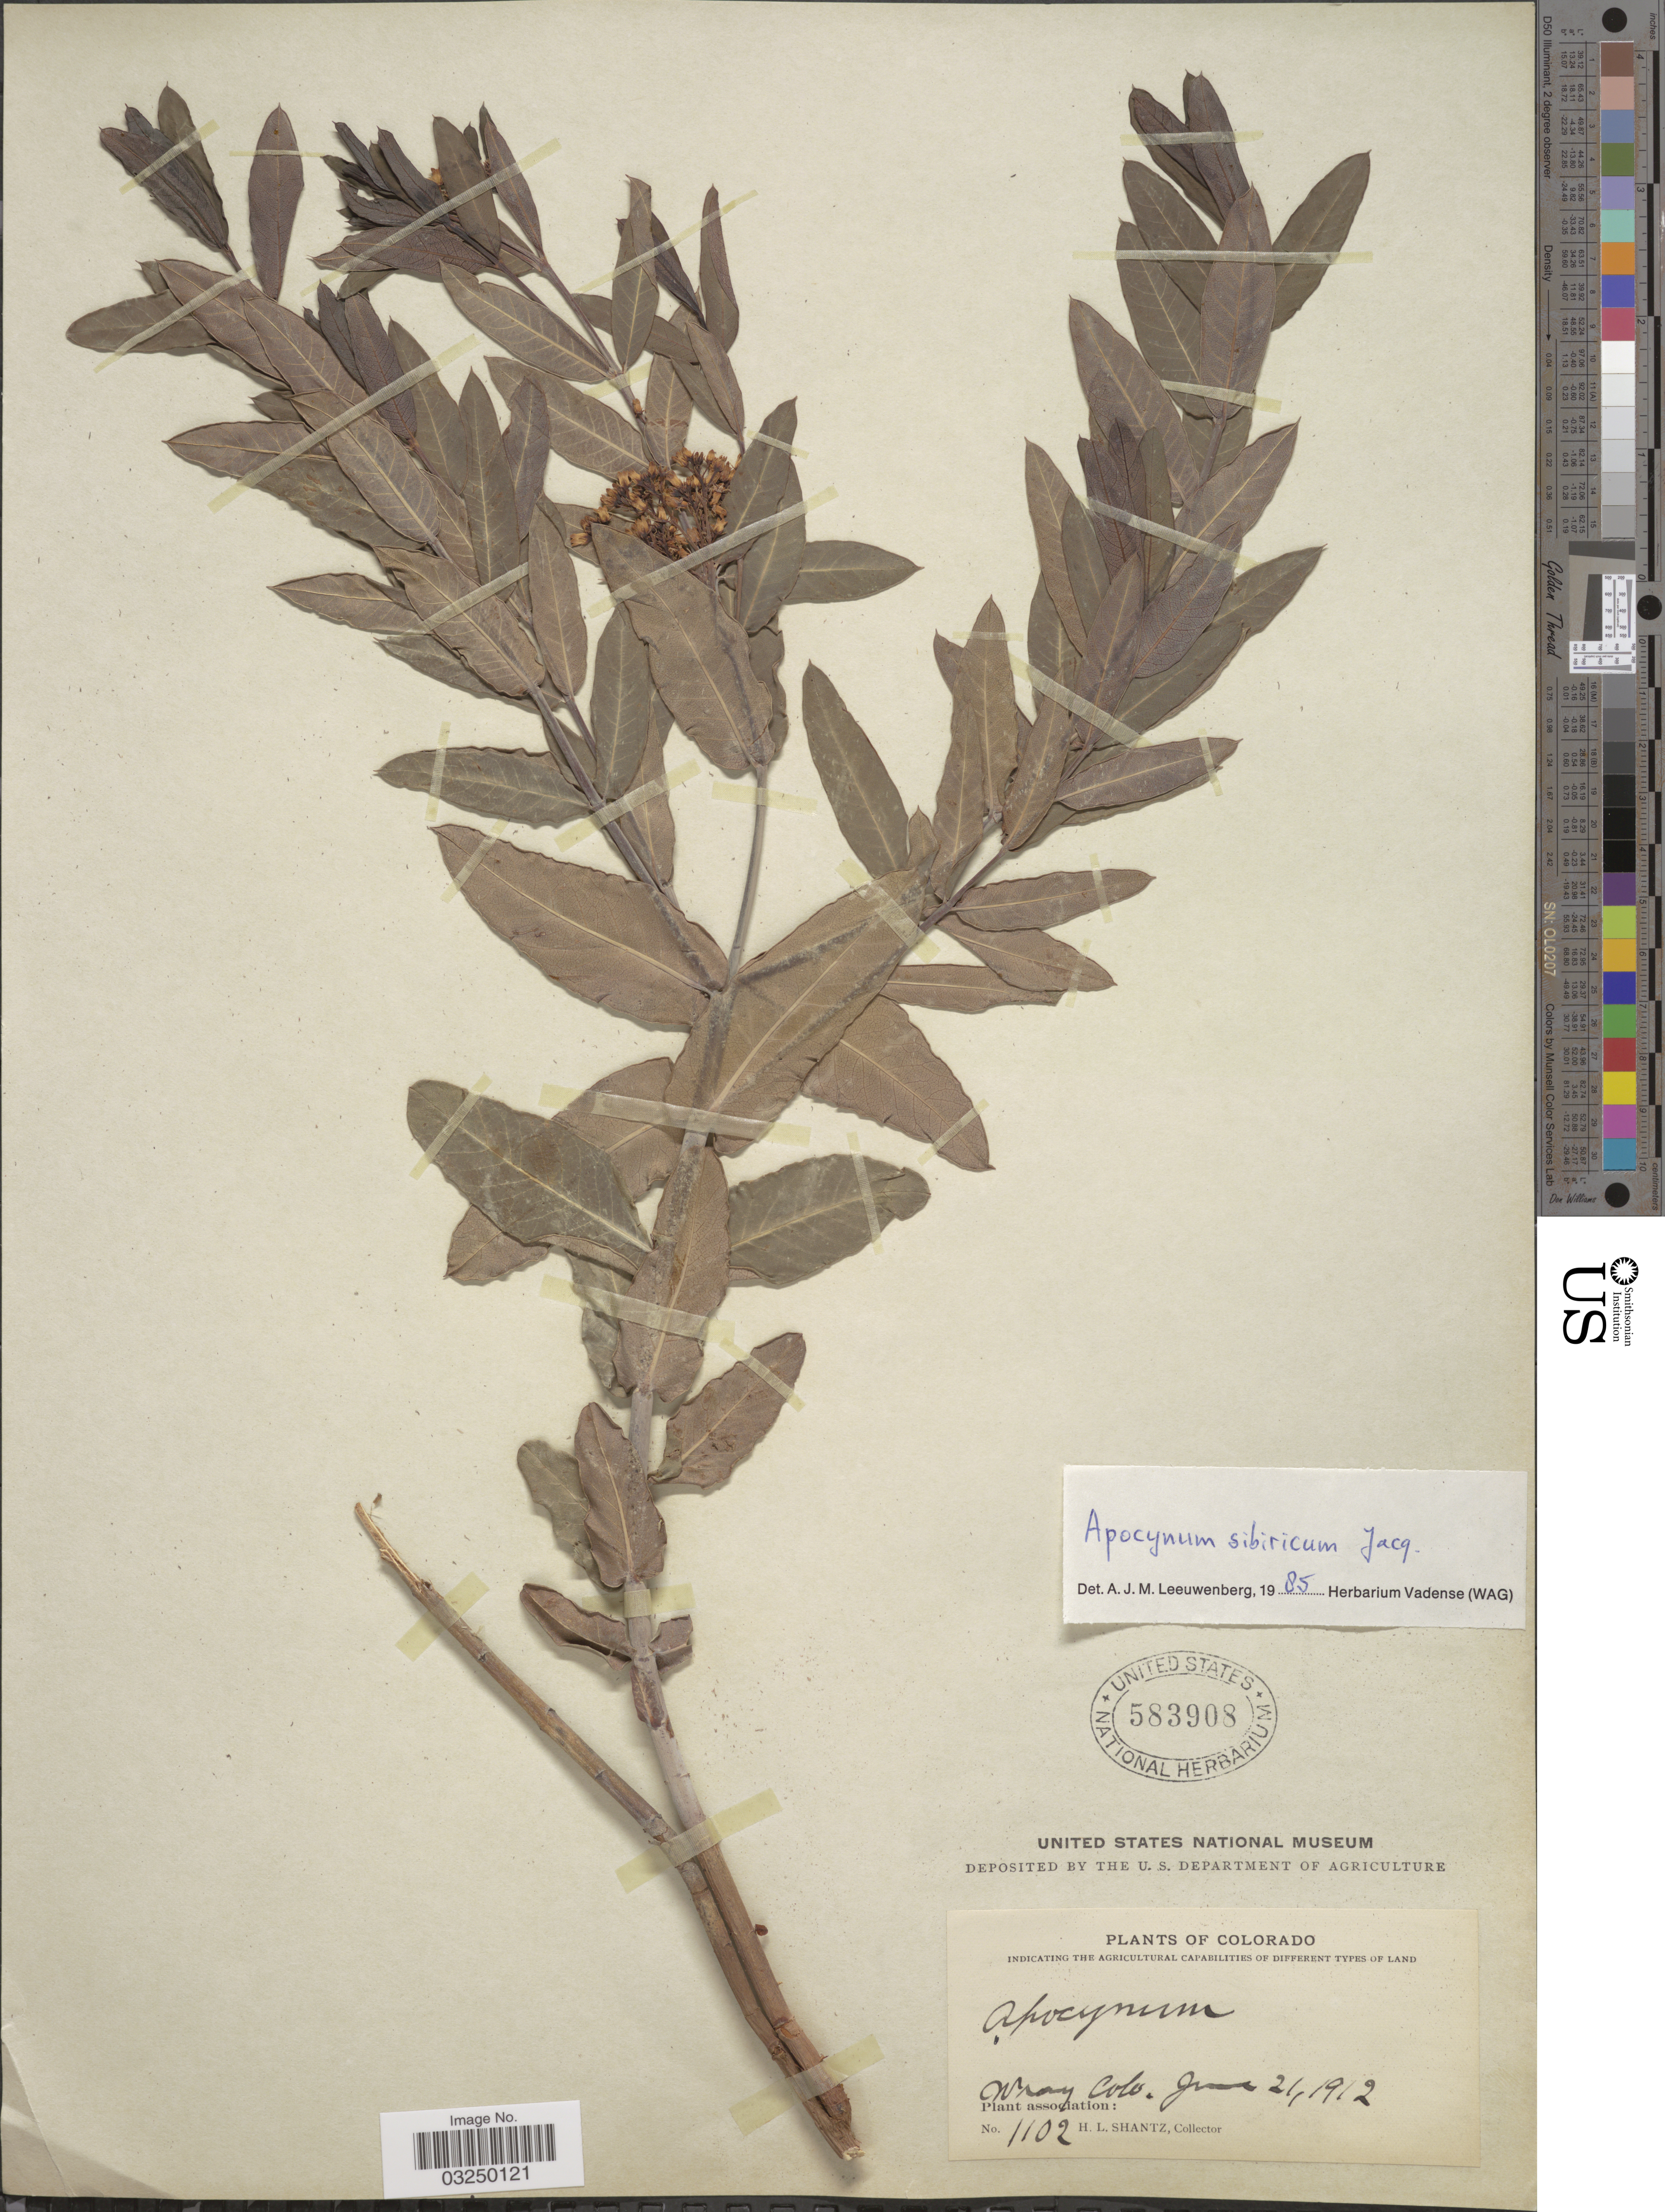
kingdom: Plantae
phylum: Tracheophyta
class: Magnoliopsida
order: Gentianales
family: Apocynaceae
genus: Apocynum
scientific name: Apocynum sibiricum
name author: Jacq.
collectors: H. Shantz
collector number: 1102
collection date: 1912-06-21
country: United States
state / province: Colorado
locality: Wray Colo.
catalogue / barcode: US 583908